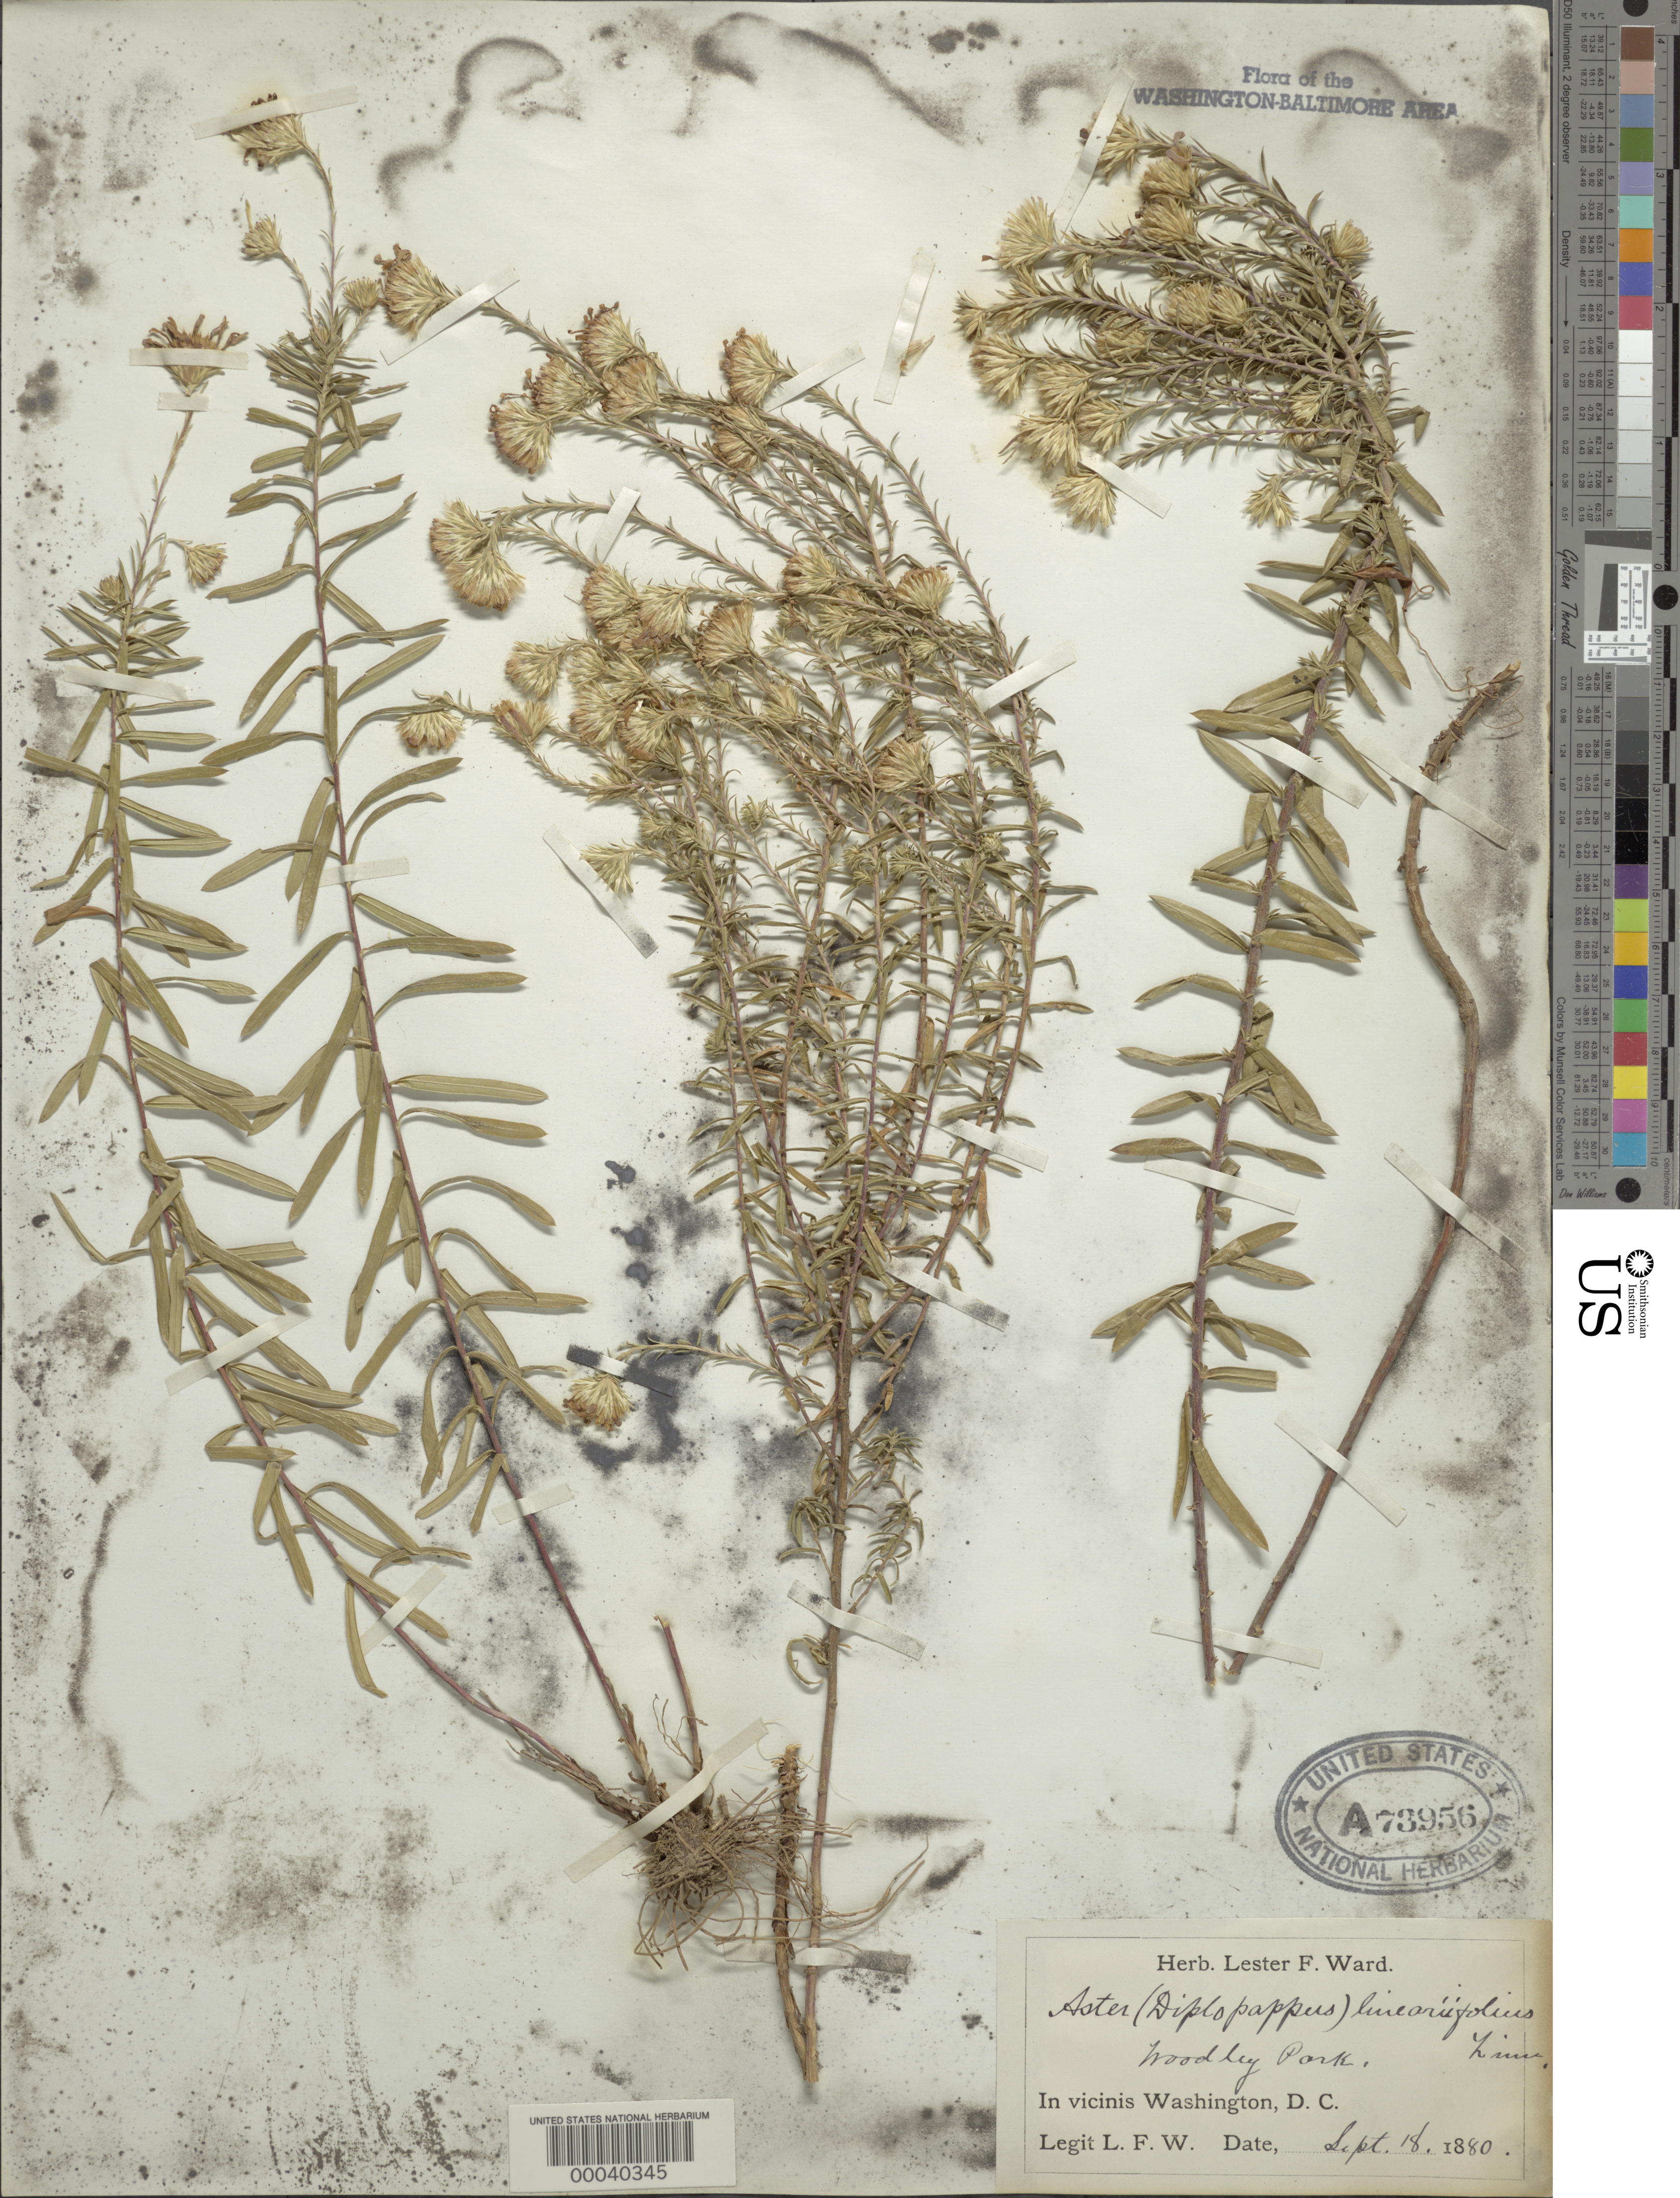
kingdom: Plantae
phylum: Tracheophyta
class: Magnoliopsida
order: Asterales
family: Asteraceae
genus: Ionactis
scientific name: Ionactis linariifolia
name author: (L.) Greene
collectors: L. F. Ward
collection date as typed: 18 Sep 1880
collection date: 1880-09-18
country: United States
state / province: District of Columbia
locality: Woodley Park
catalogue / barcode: US 73956A